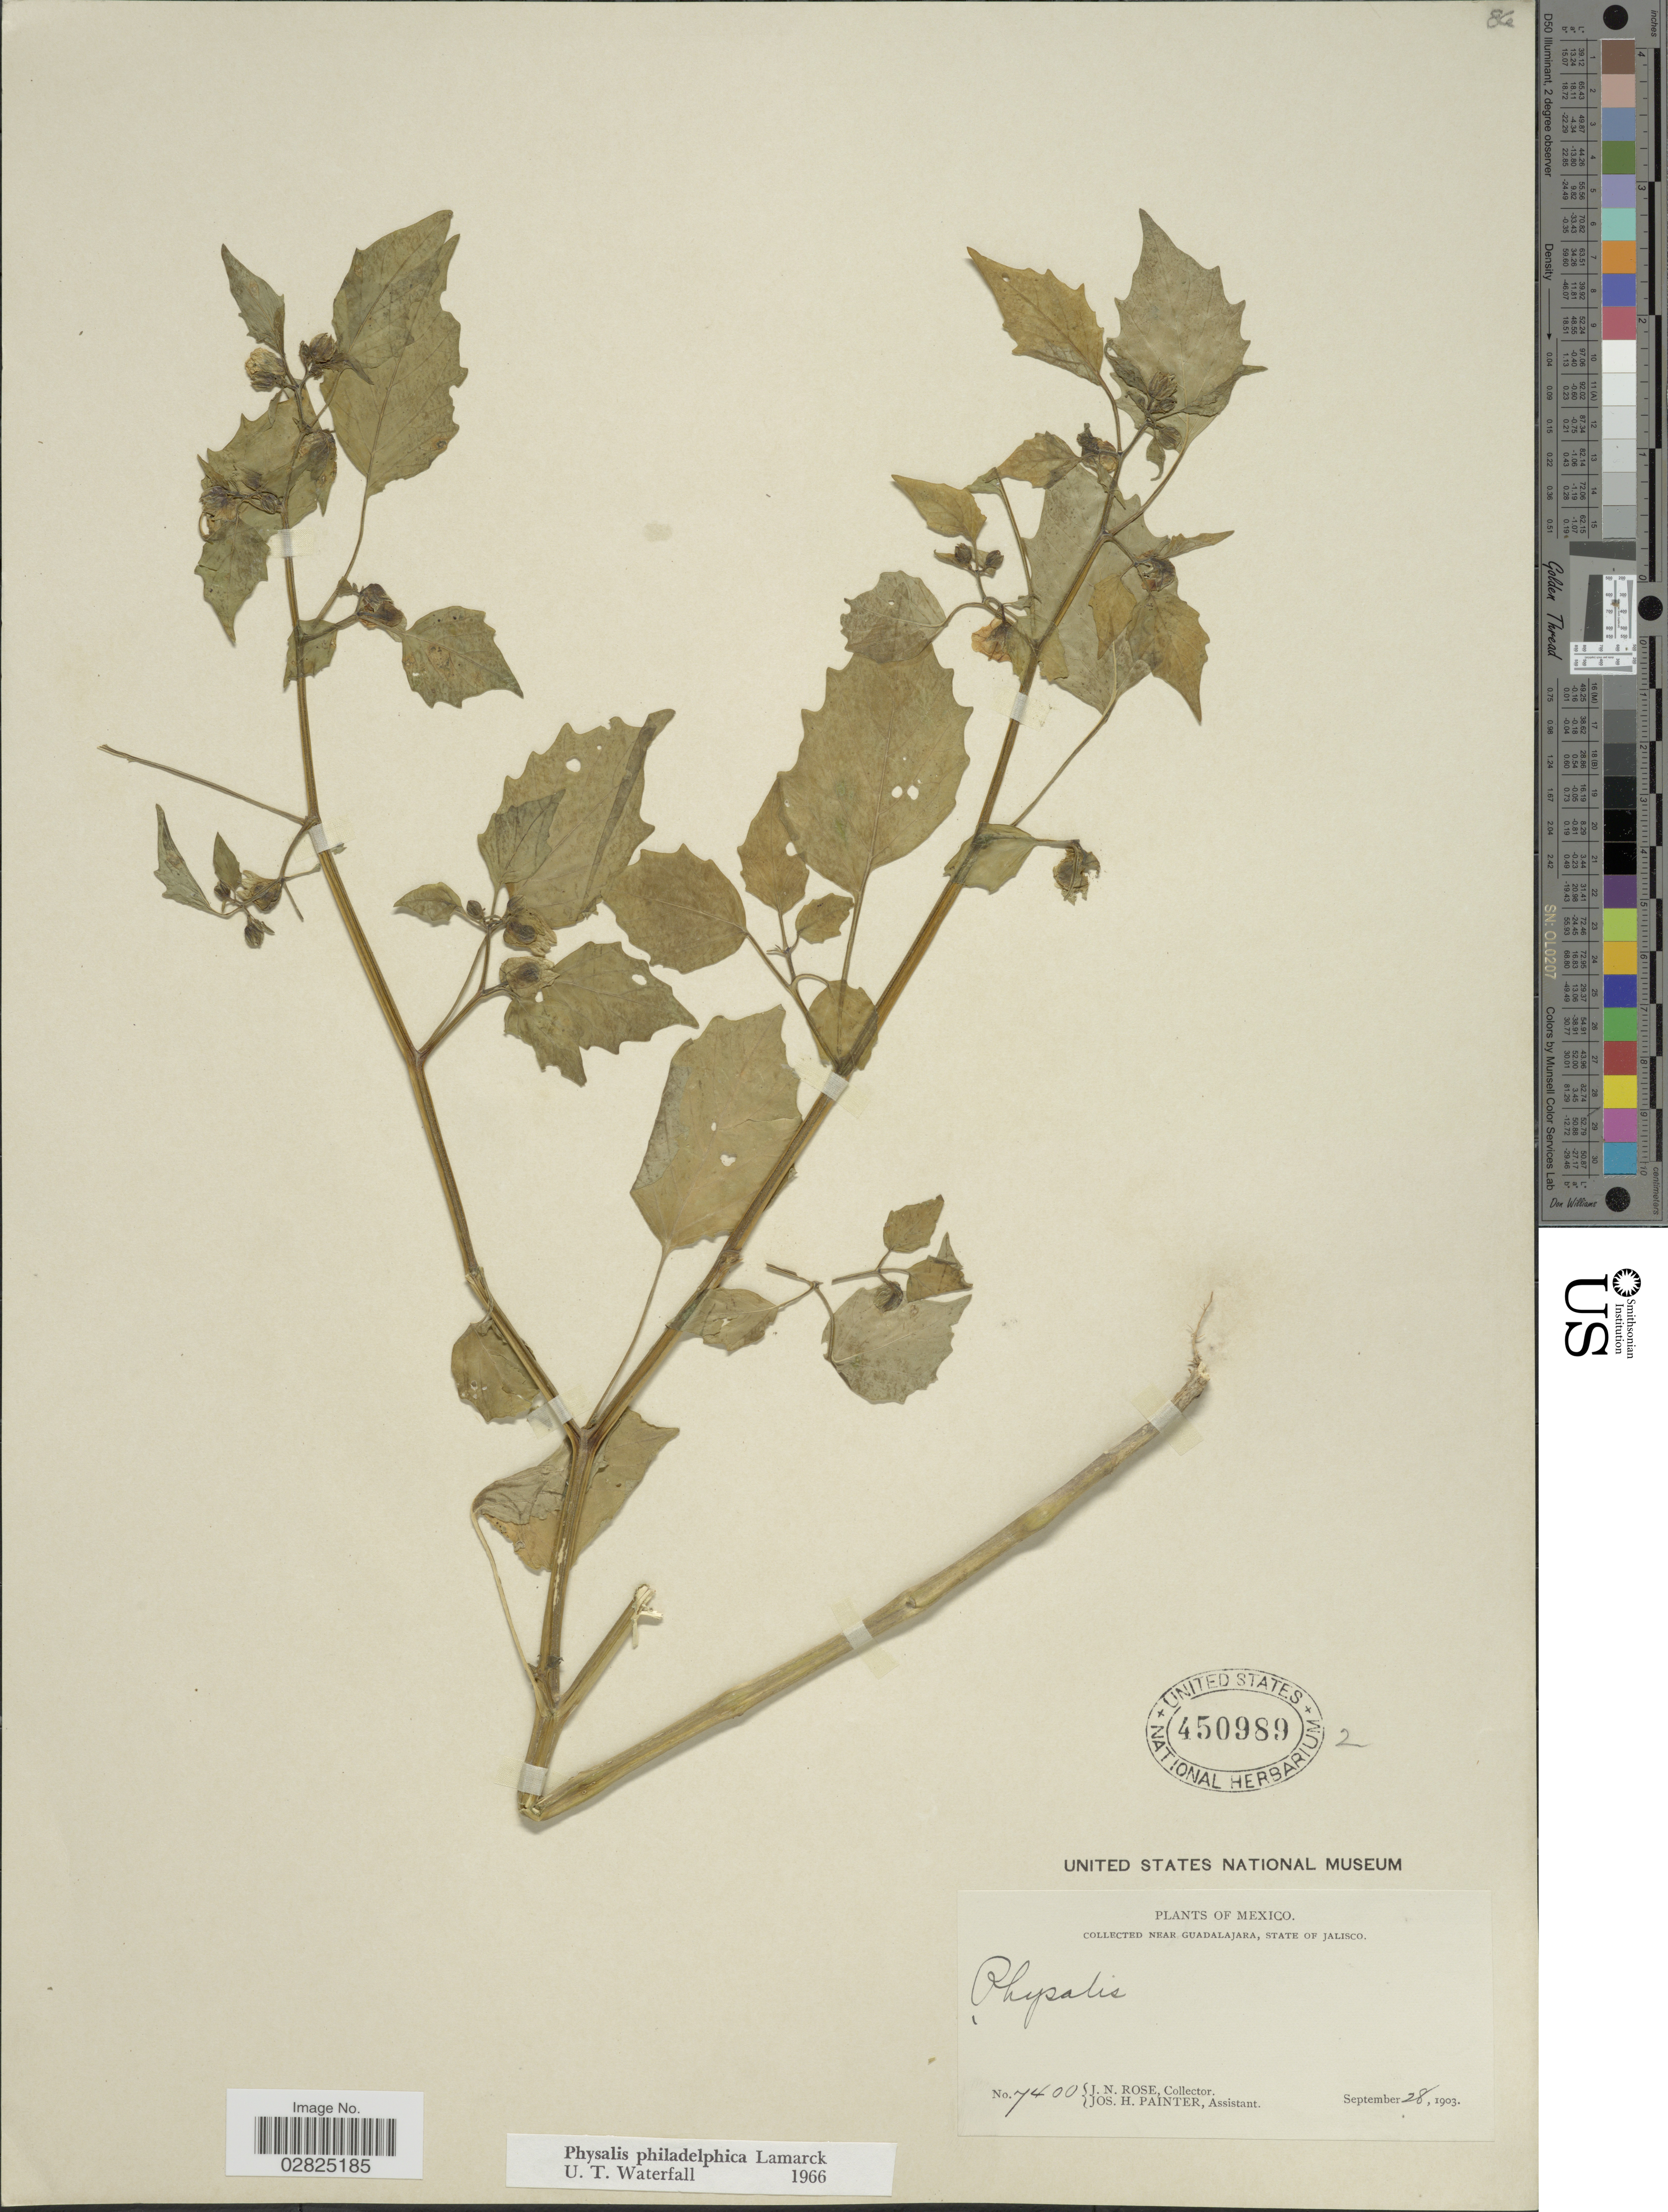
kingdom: Plantae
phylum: Tracheophyta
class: Magnoliopsida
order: Solanales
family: Solanaceae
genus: Physalis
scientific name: Physalis philadelphica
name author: Lam.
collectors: J. N. Rose & J. H. Painter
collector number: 7400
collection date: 1903-09-28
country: Mexico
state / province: Jalisco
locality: Near Guadalajara.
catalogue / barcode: US 450989